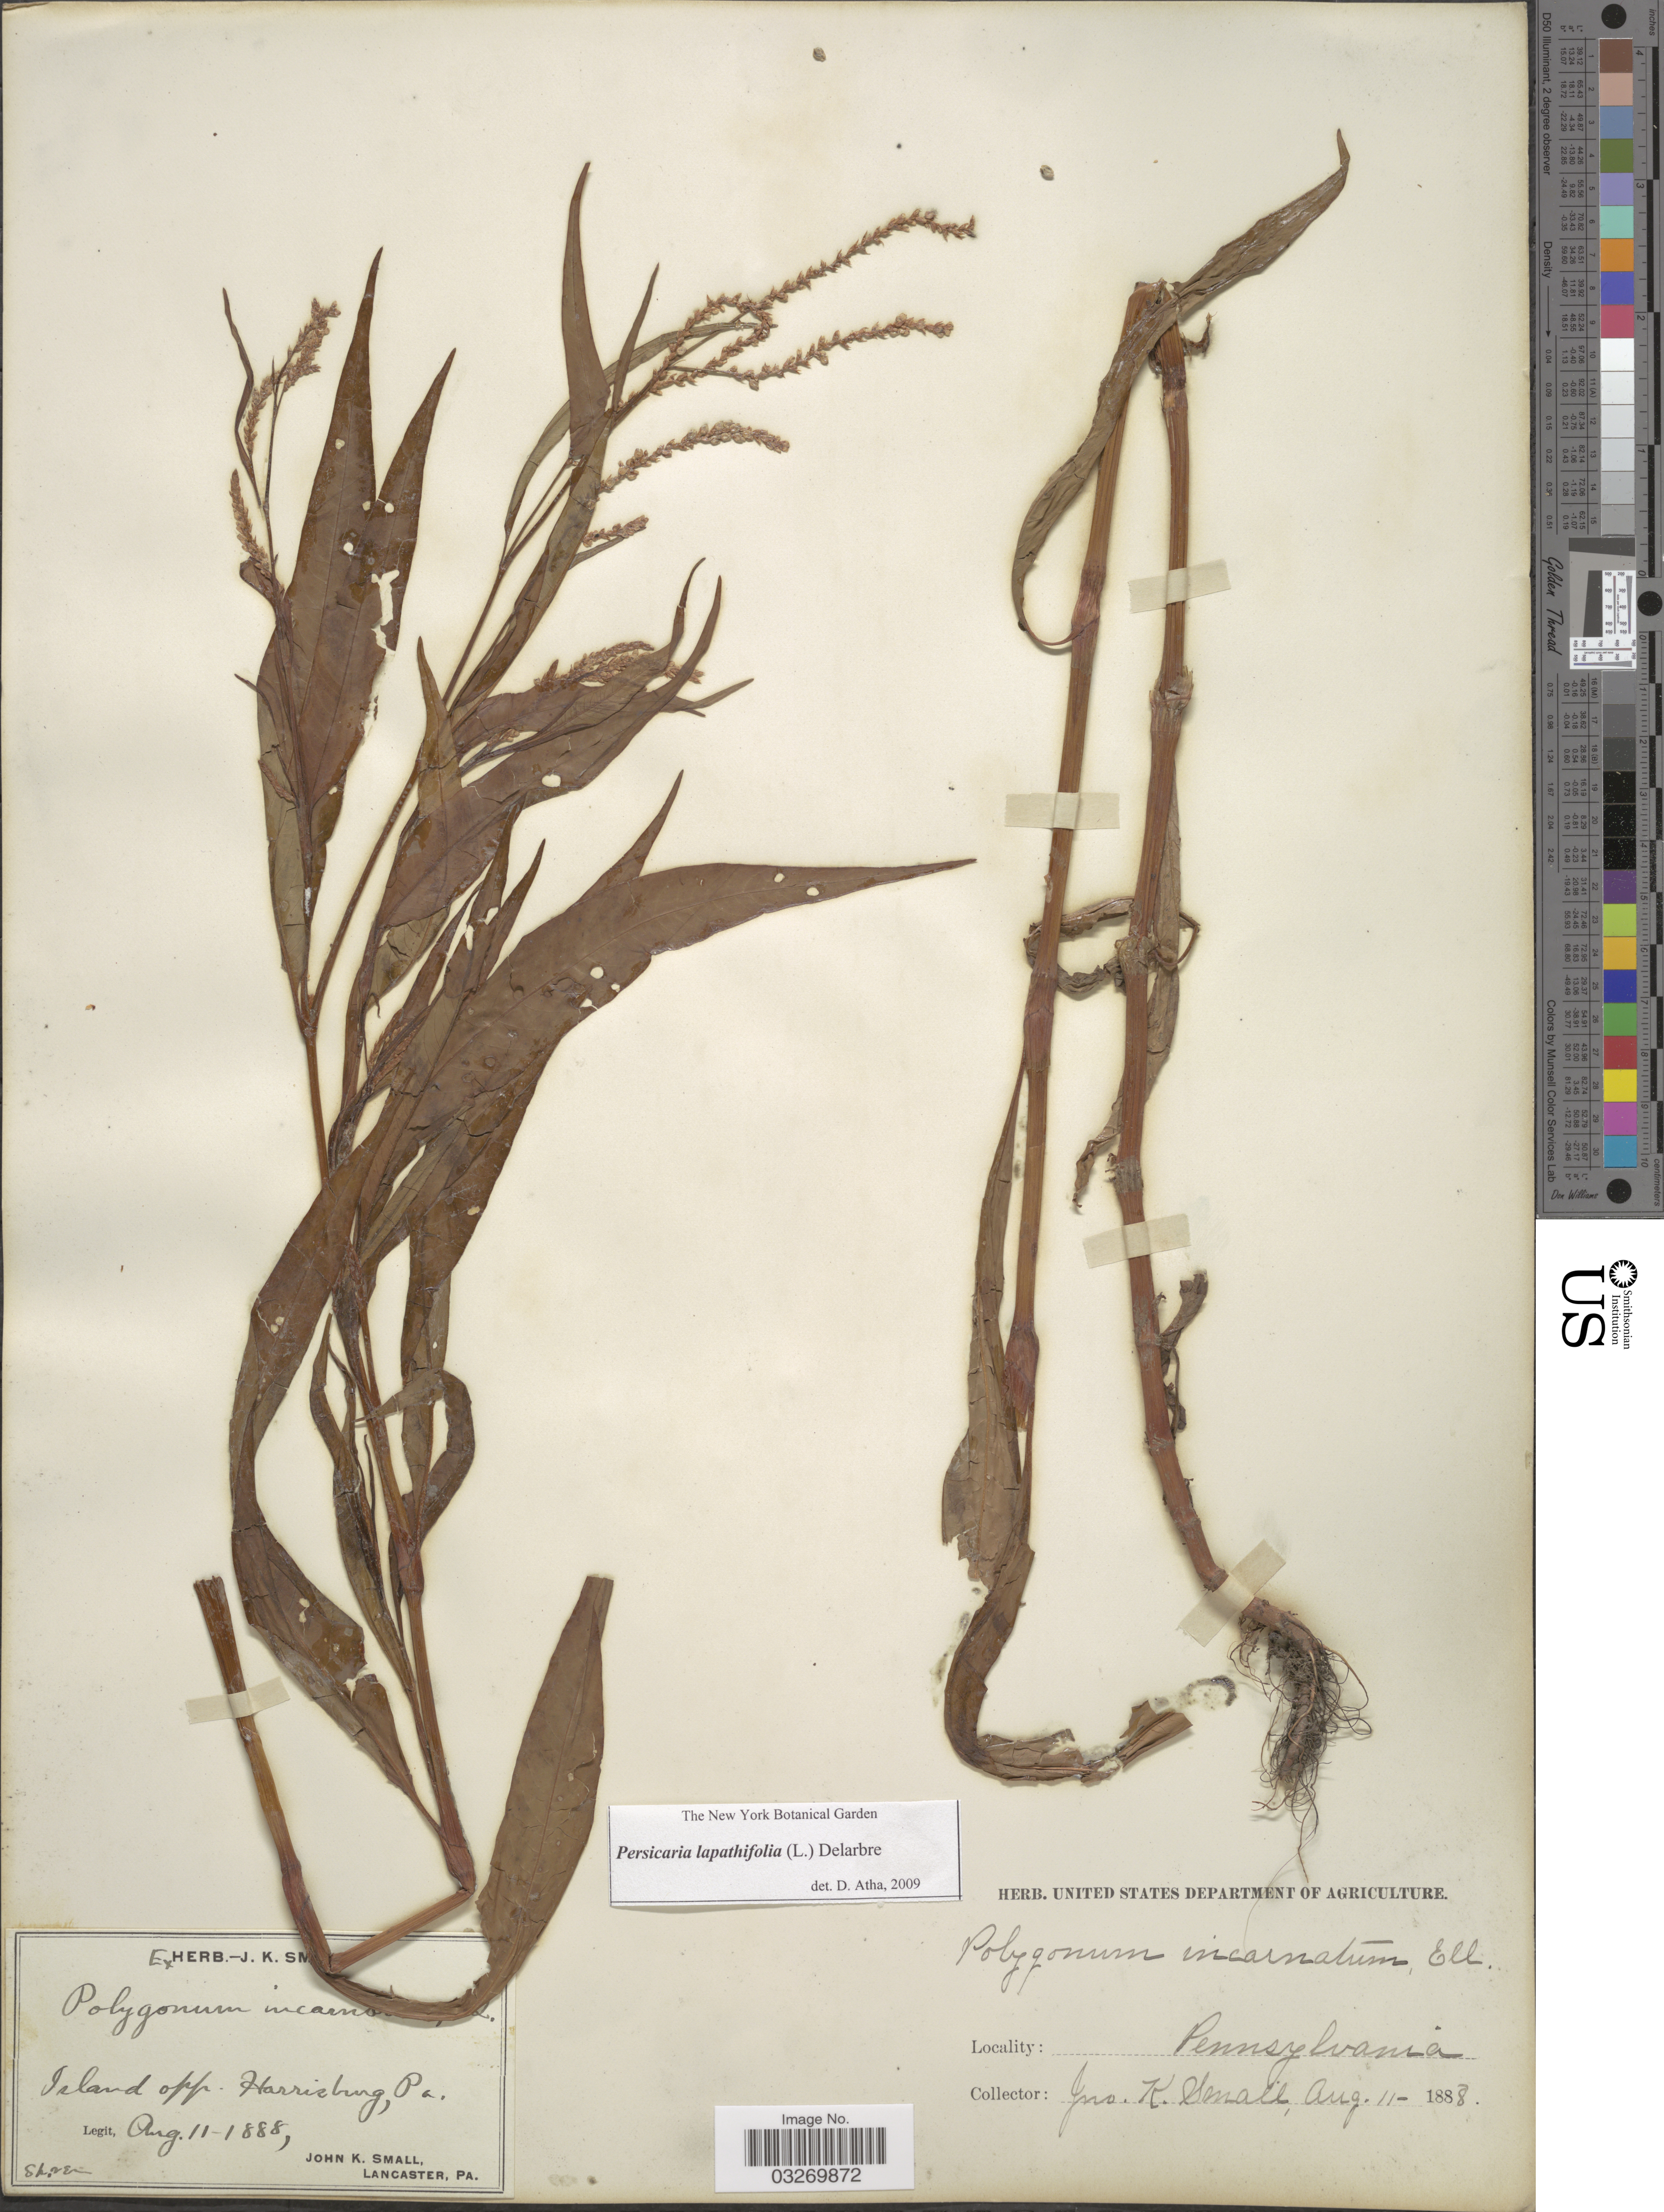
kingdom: Plantae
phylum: Tracheophyta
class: Magnoliopsida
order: Caryophyllales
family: Polygonaceae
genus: Persicaria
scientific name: Persicaria lapathifolia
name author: (L.) Delarbre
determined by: Atha, D. E.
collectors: J. K. Small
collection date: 1888-08-11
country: United States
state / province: Pennsylvania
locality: Island opp. Harrisburg.